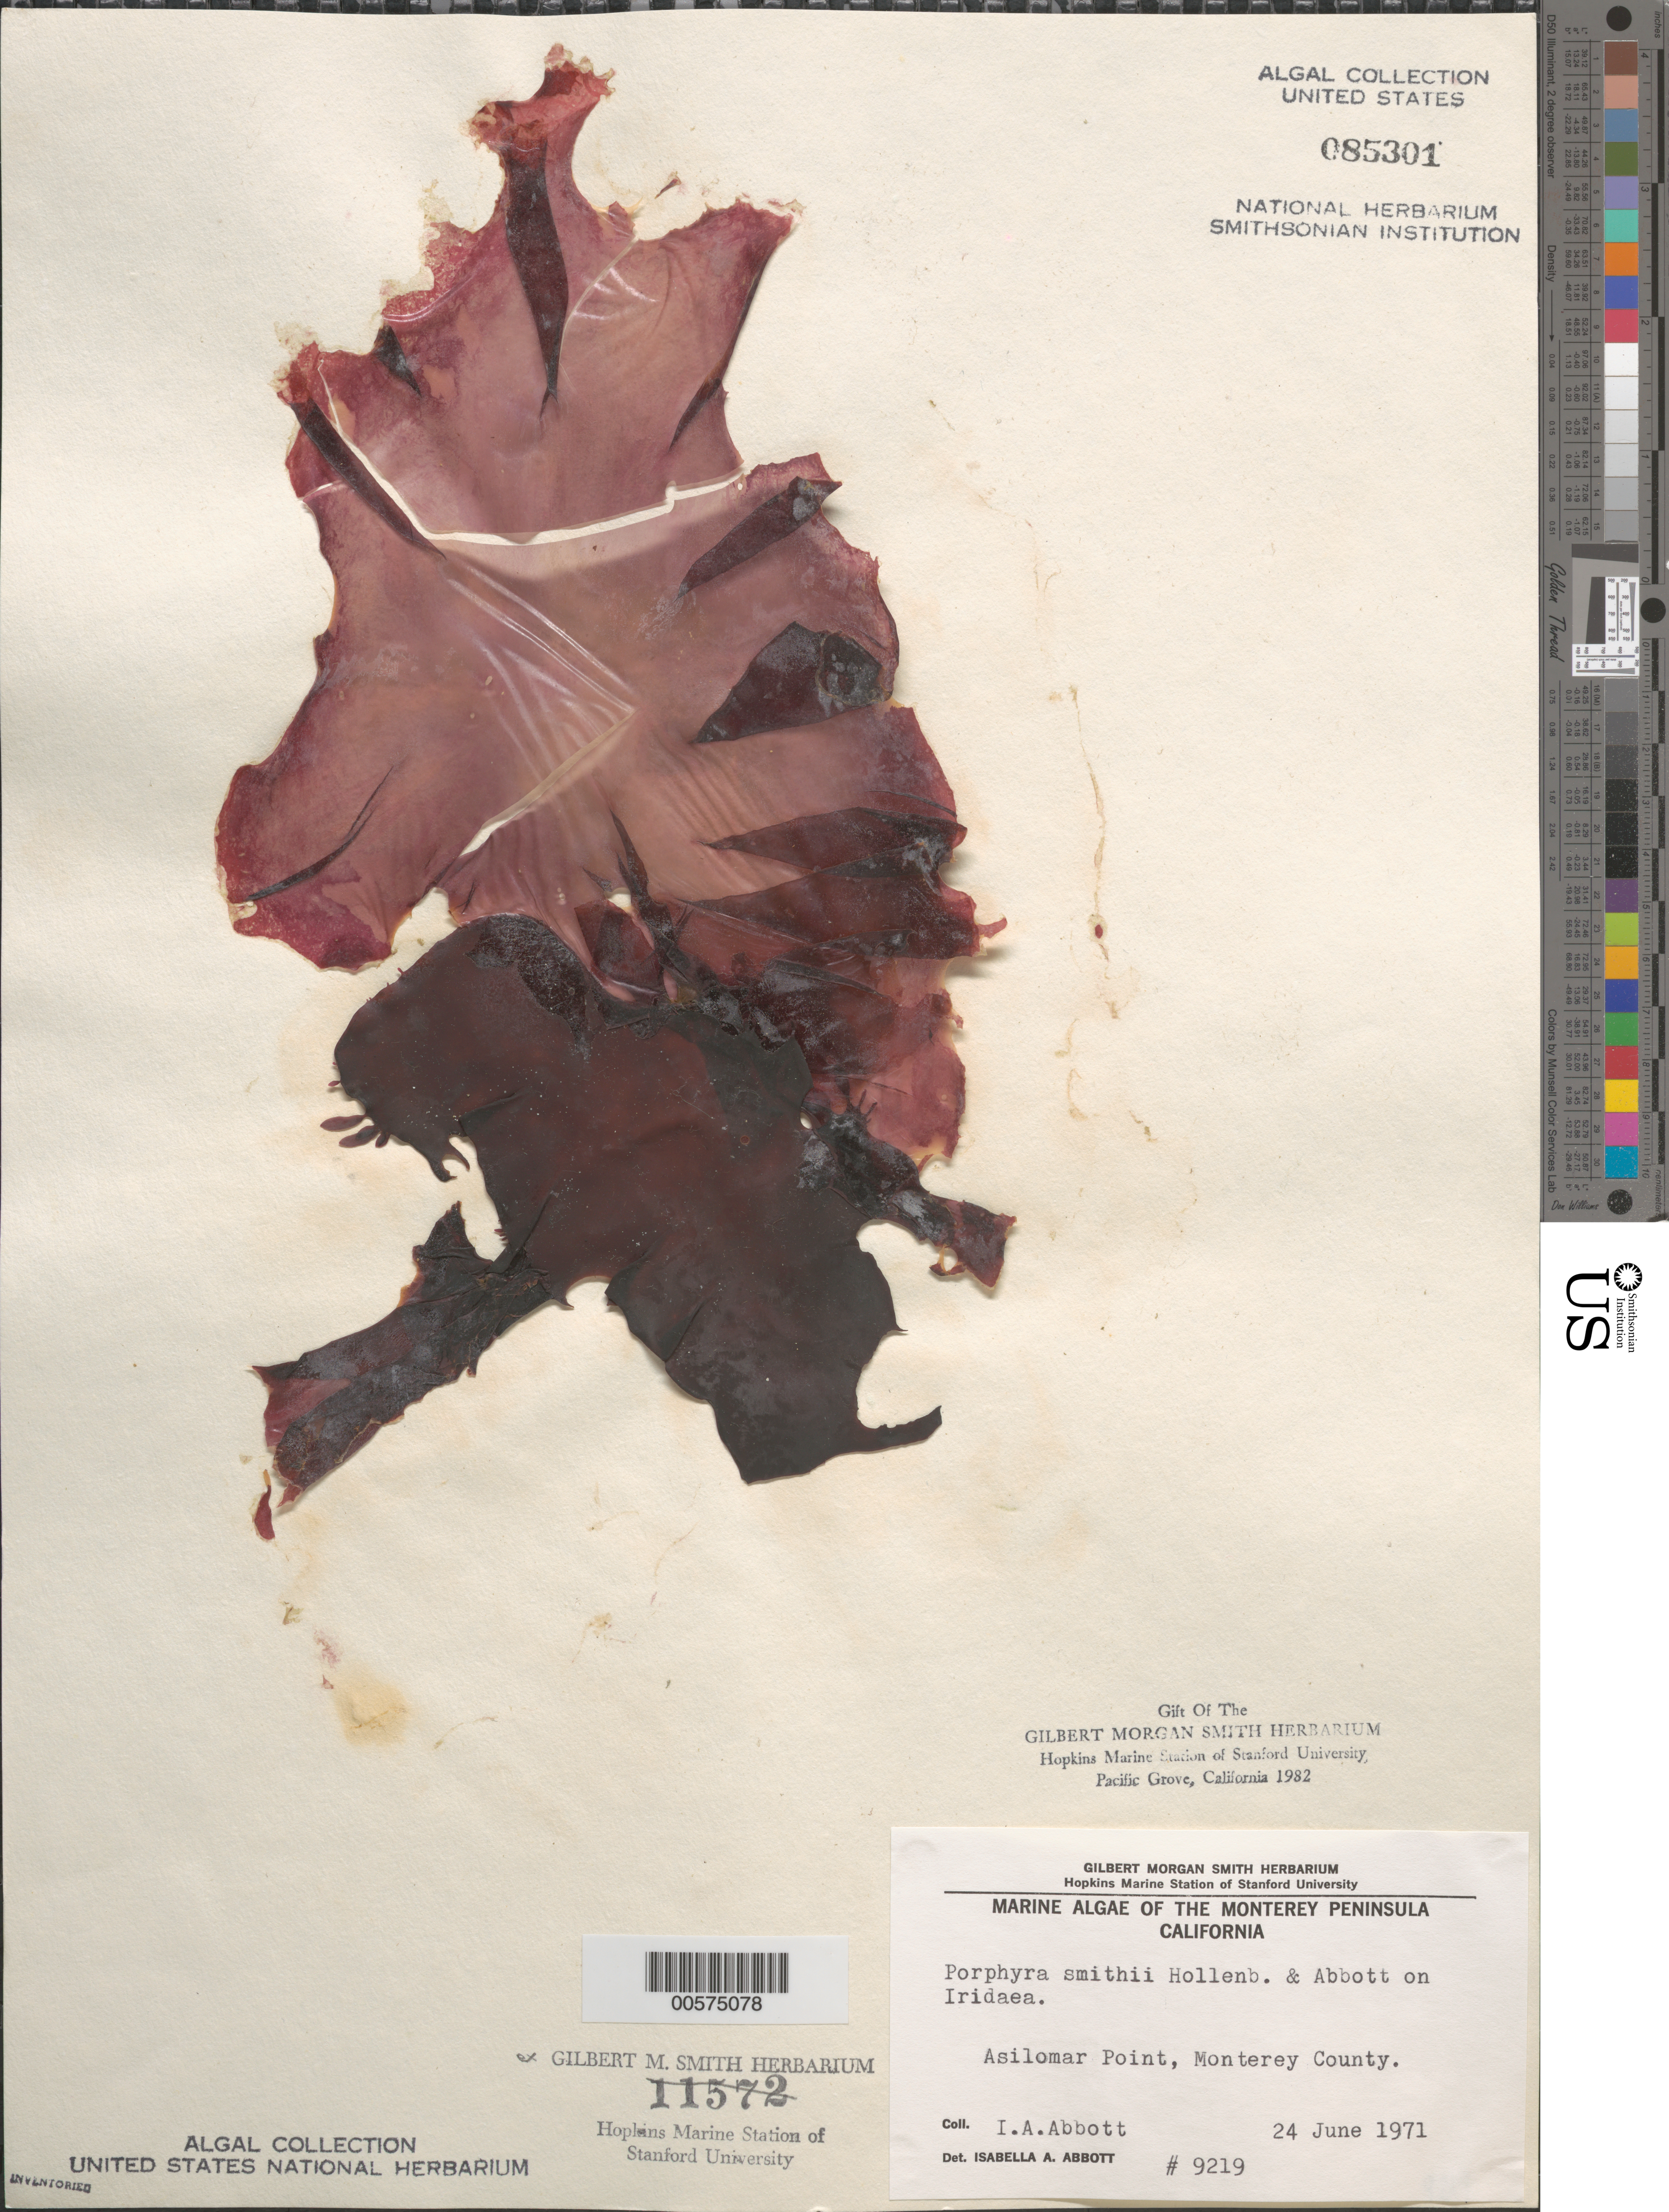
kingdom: Plantae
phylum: Rhodophyta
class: Bangiophyceae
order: Bangiales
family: Bangiaceae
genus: Pyropia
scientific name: Pyropia smithii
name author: (Hollenb. & I.A. Abbott) S.C. Lindstrom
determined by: Algae name updating Project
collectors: I. A. Abbott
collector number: IAA 9219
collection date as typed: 24 Jun 1971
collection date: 1971-06-24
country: United States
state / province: California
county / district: Monterey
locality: Asilomar Point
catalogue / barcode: US 85301